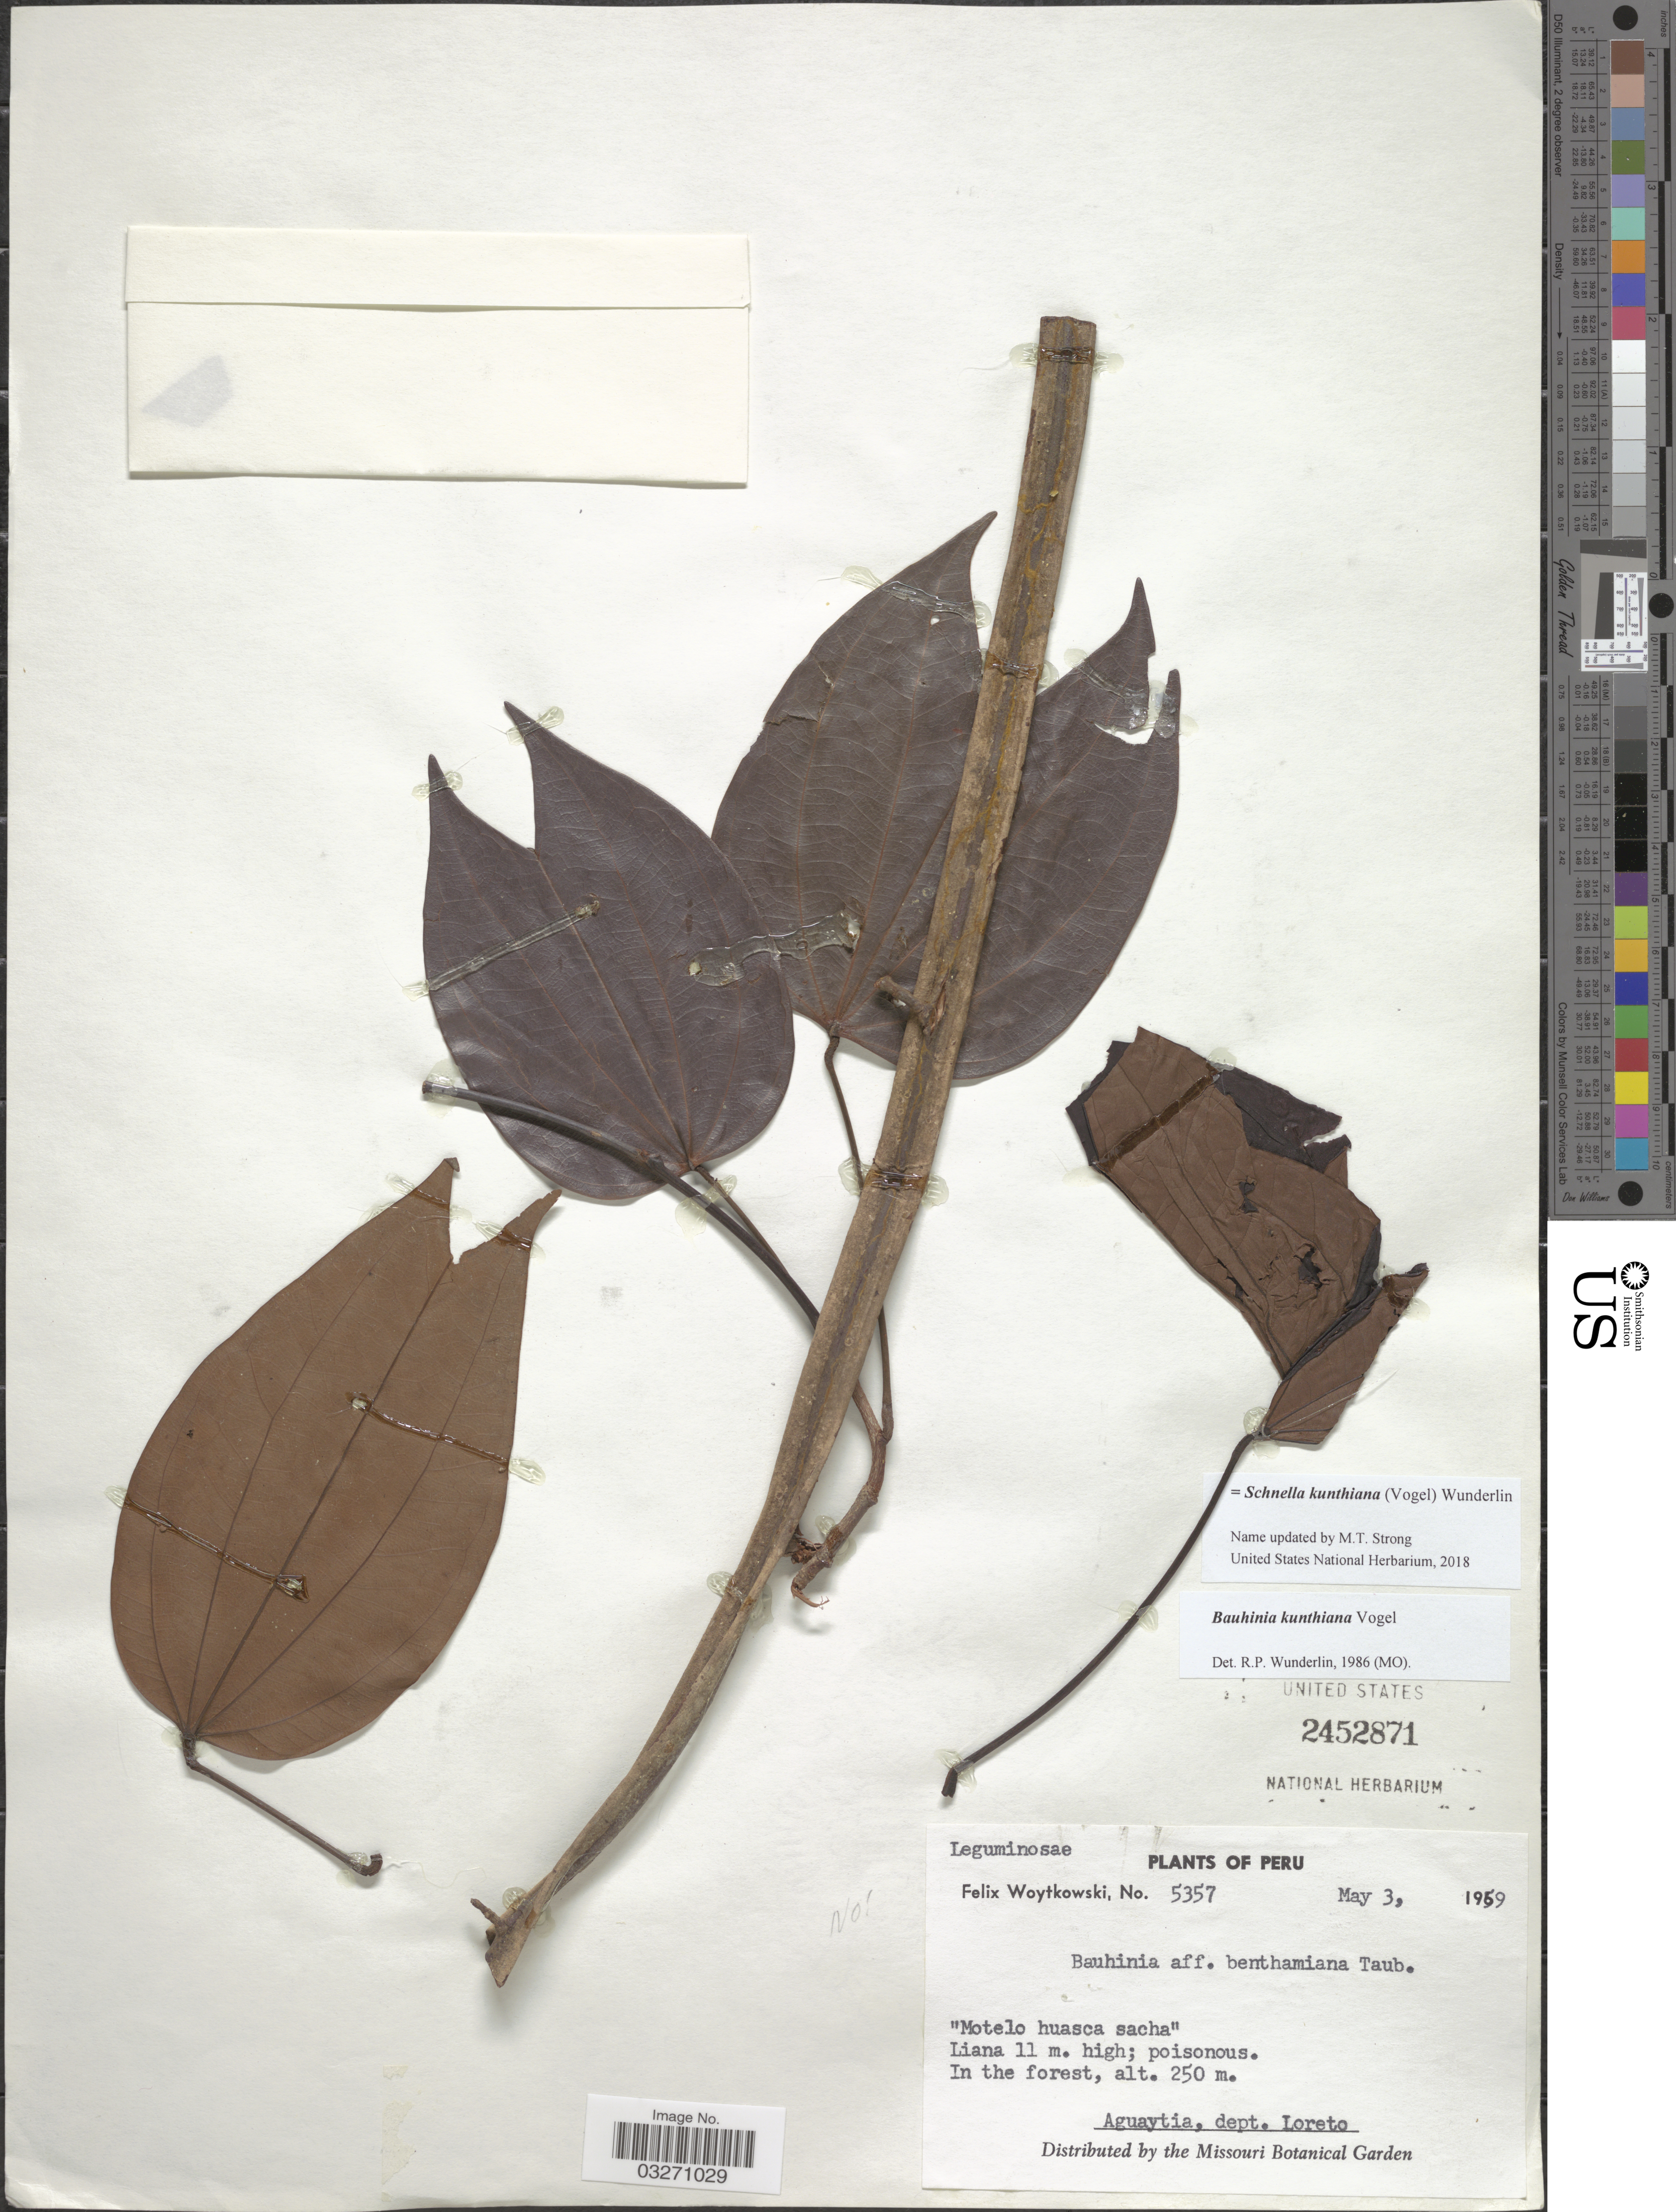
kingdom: Plantae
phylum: Tracheophyta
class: Magnoliopsida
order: Fabales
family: Fabaceae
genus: Schnella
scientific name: Schnella kunthiana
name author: (Vogel) Wunderlin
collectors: F. Woytkowski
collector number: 5357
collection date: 1959-05-03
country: Peru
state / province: Loreto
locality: Aguaytia, dept. Loreto.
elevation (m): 250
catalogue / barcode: US 2452871